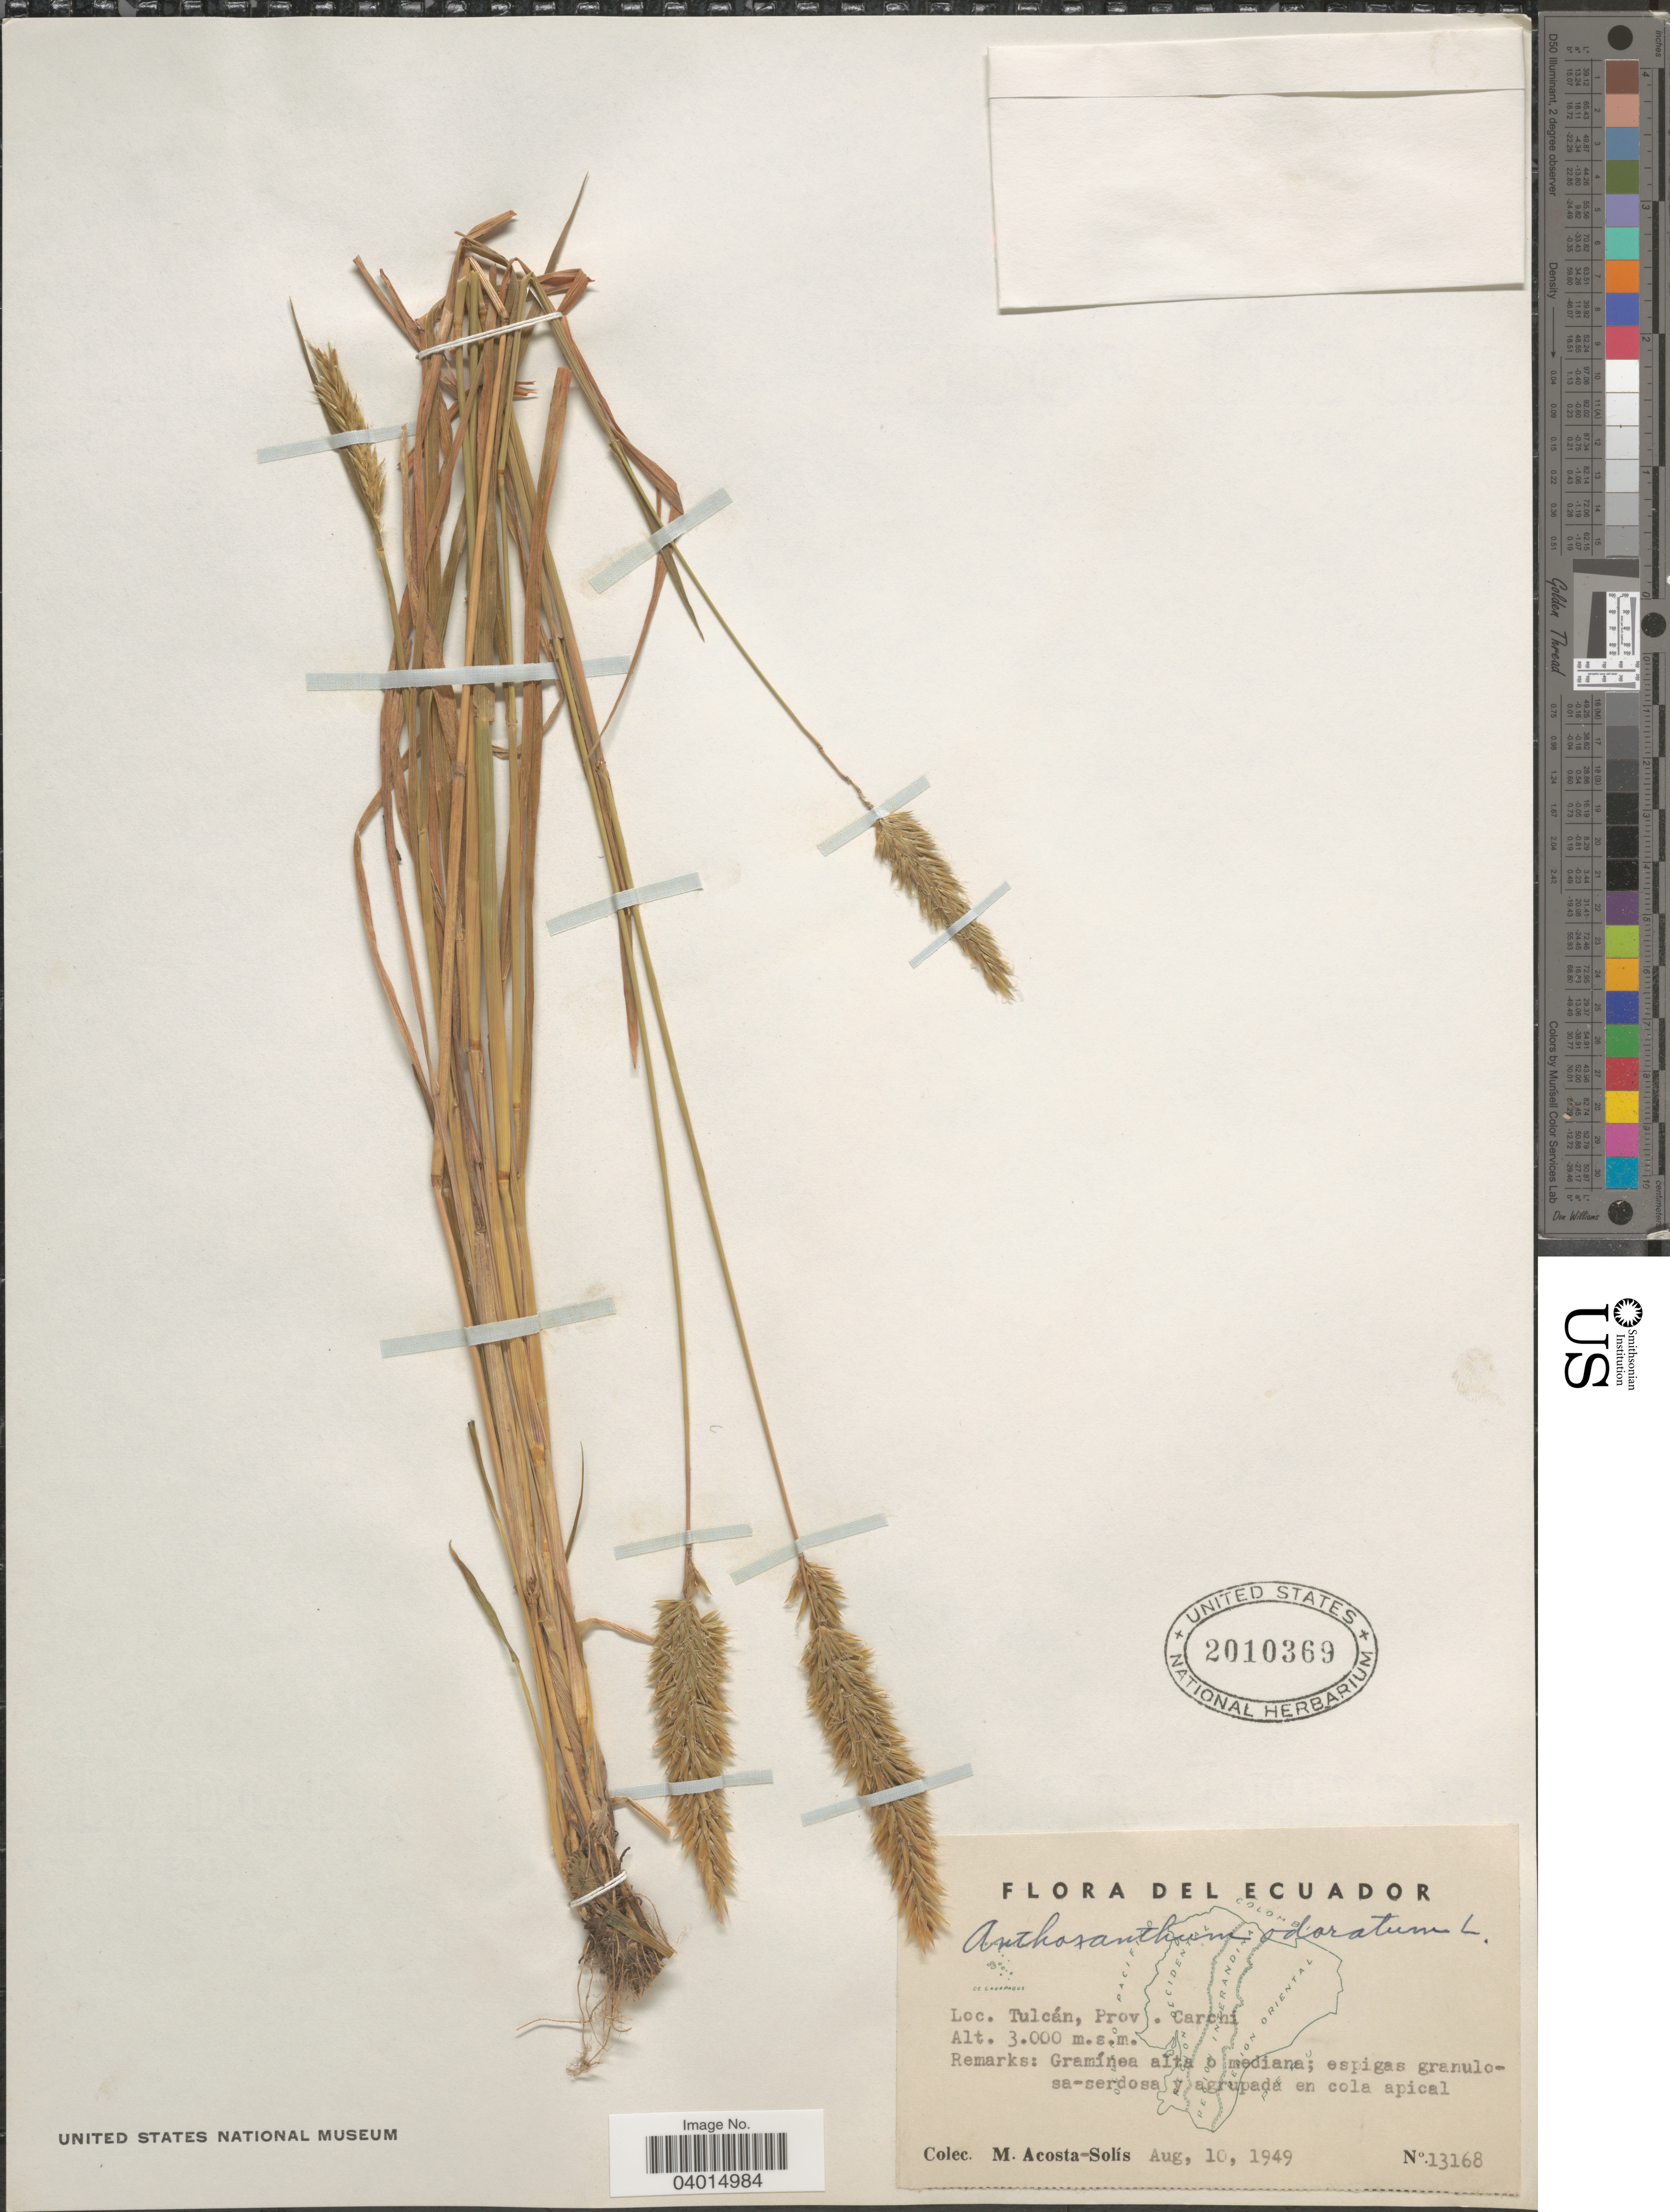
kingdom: Plantae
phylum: Tracheophyta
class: Liliopsida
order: Poales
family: Poaceae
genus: Anthoxanthum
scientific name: Anthoxanthum odoratum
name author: L.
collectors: M. Acosta Solis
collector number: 13168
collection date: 1949-08-10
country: Ecuador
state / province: Carchi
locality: Tulcán.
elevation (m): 3000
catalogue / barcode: US 2010369